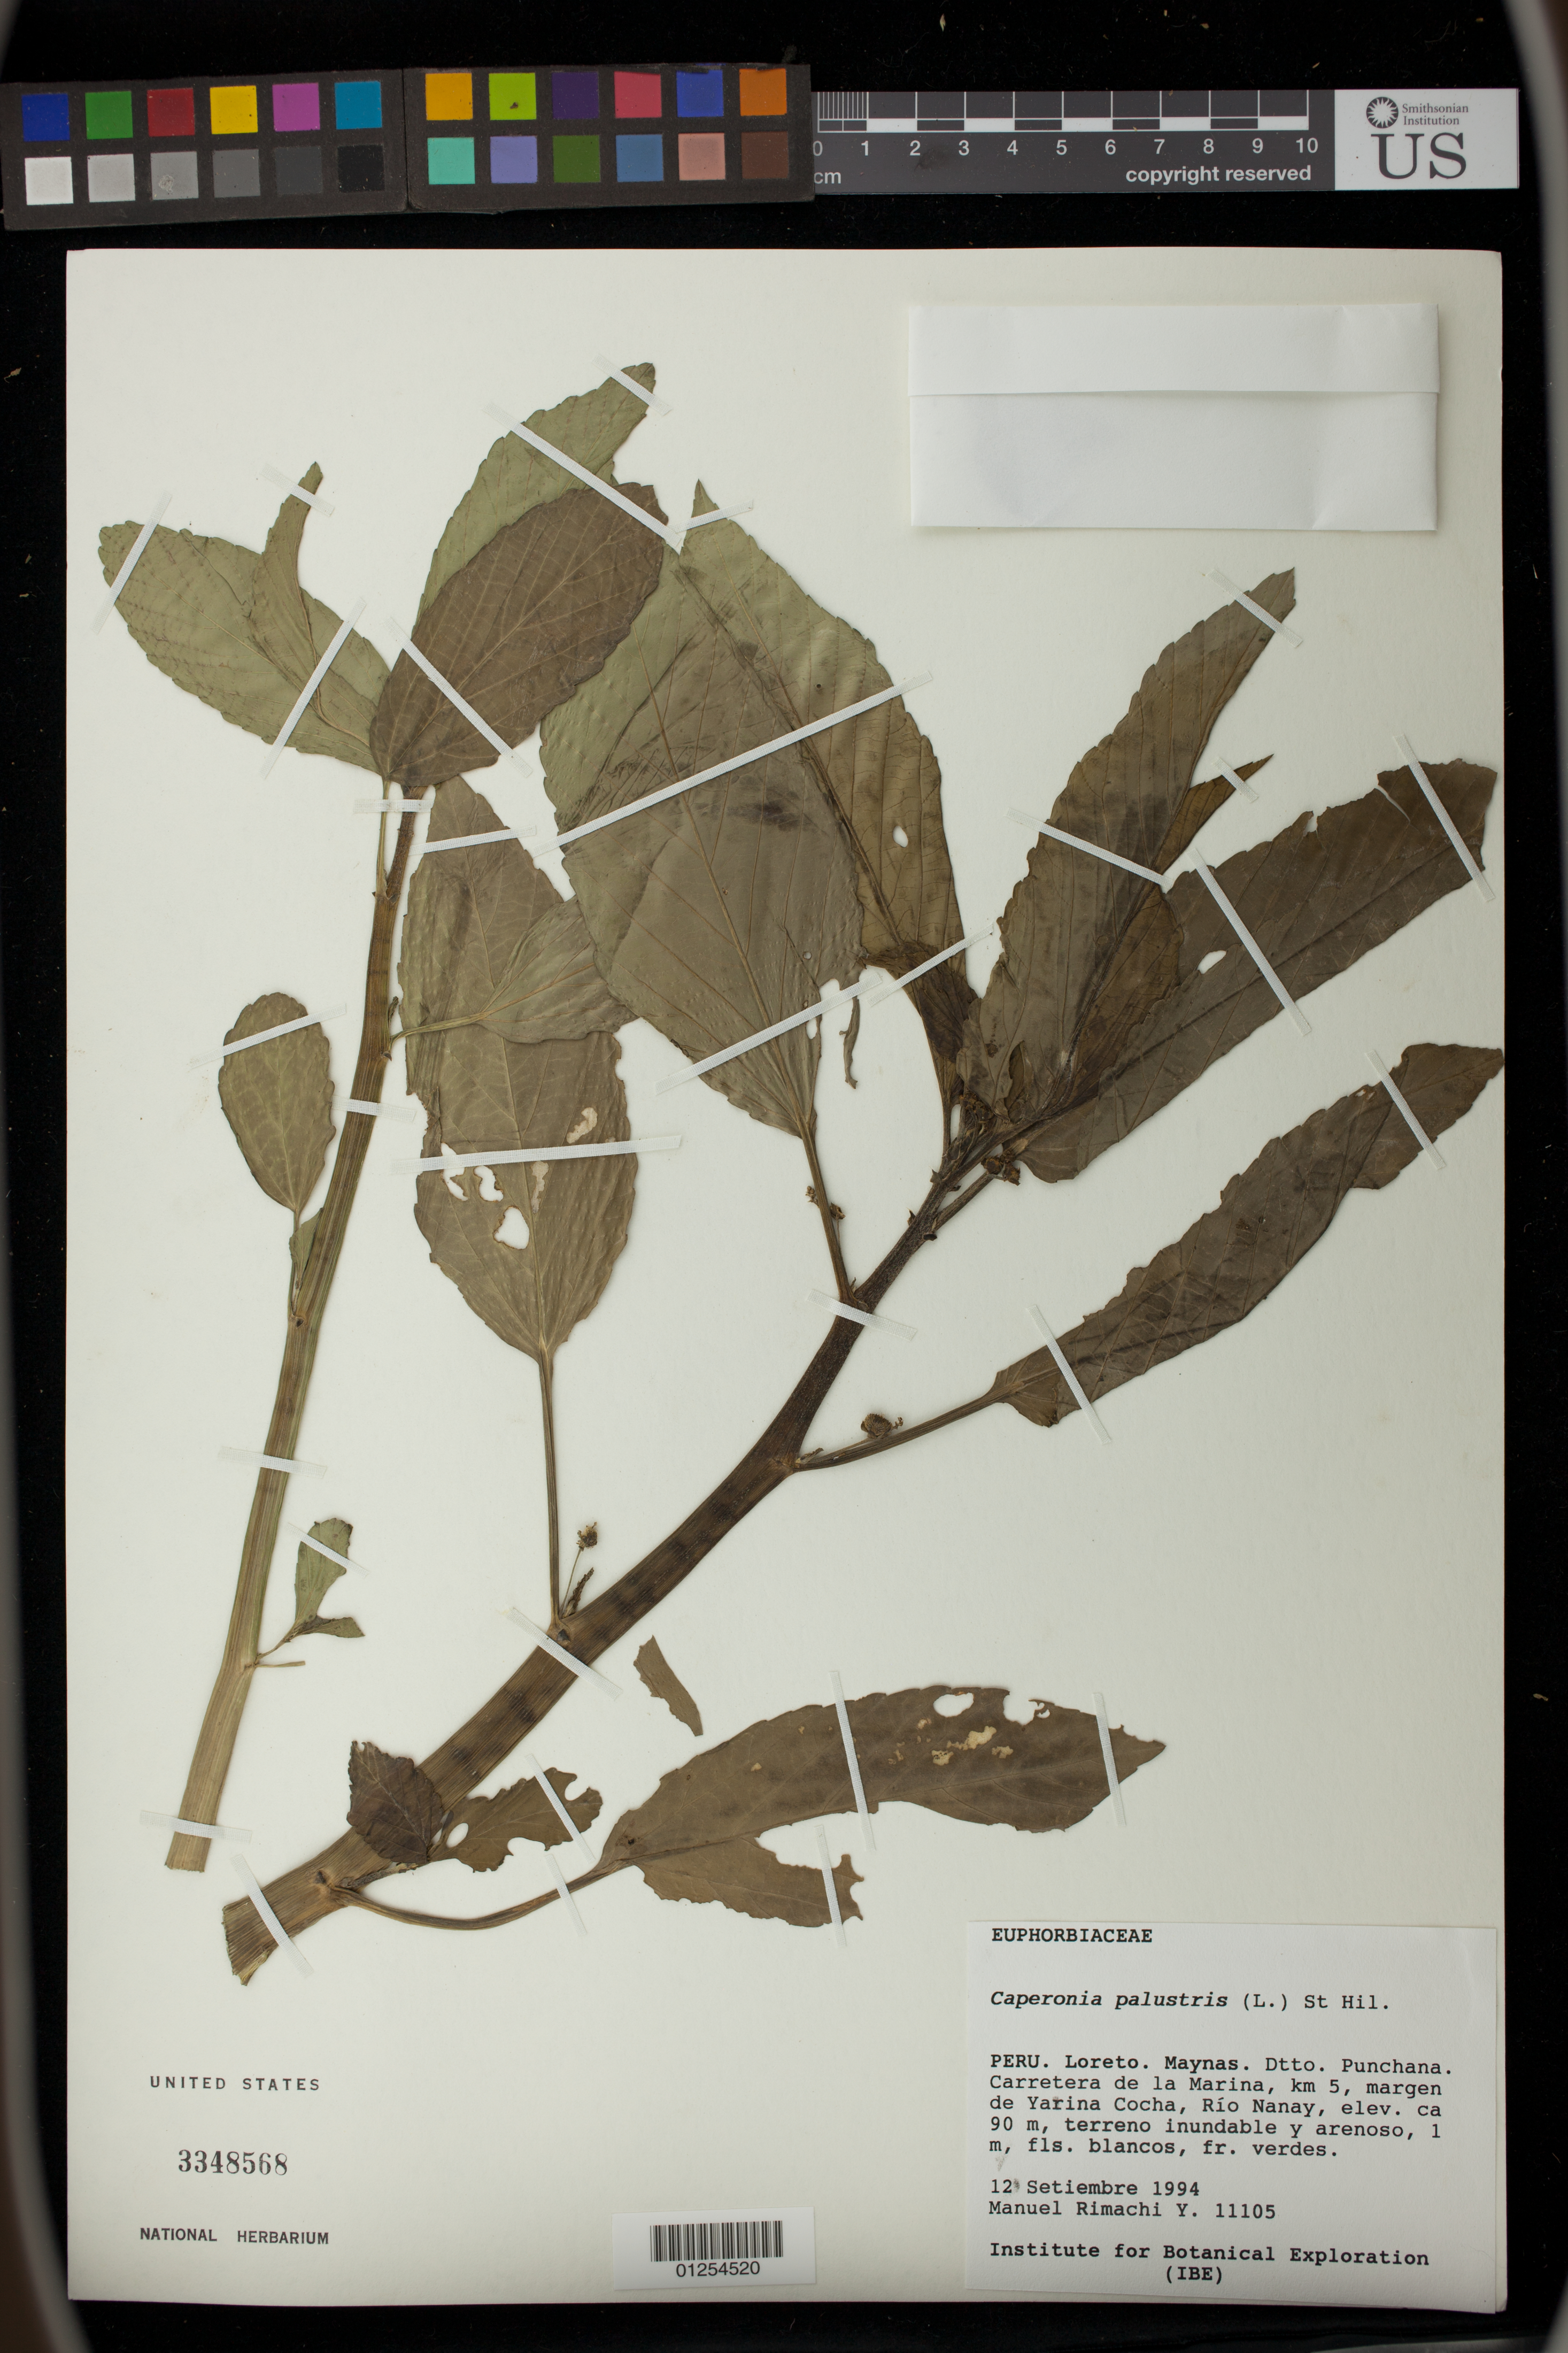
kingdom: Plantae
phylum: Tracheophyta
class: Magnoliopsida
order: Malpighiales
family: Euphorbiaceae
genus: Caperonia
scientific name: Caperonia castaneifolia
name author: (L.) A. St.-Hil.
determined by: Külkamp, Josimar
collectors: M. Rimachi Y.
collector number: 11105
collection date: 1994-09-12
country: Peru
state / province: Loreto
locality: Maynas. Dtto. Punchana. Carretera de la Marina, km 5, margen de Yarina Cocha, Rio Nanay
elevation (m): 90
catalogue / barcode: US 3348568